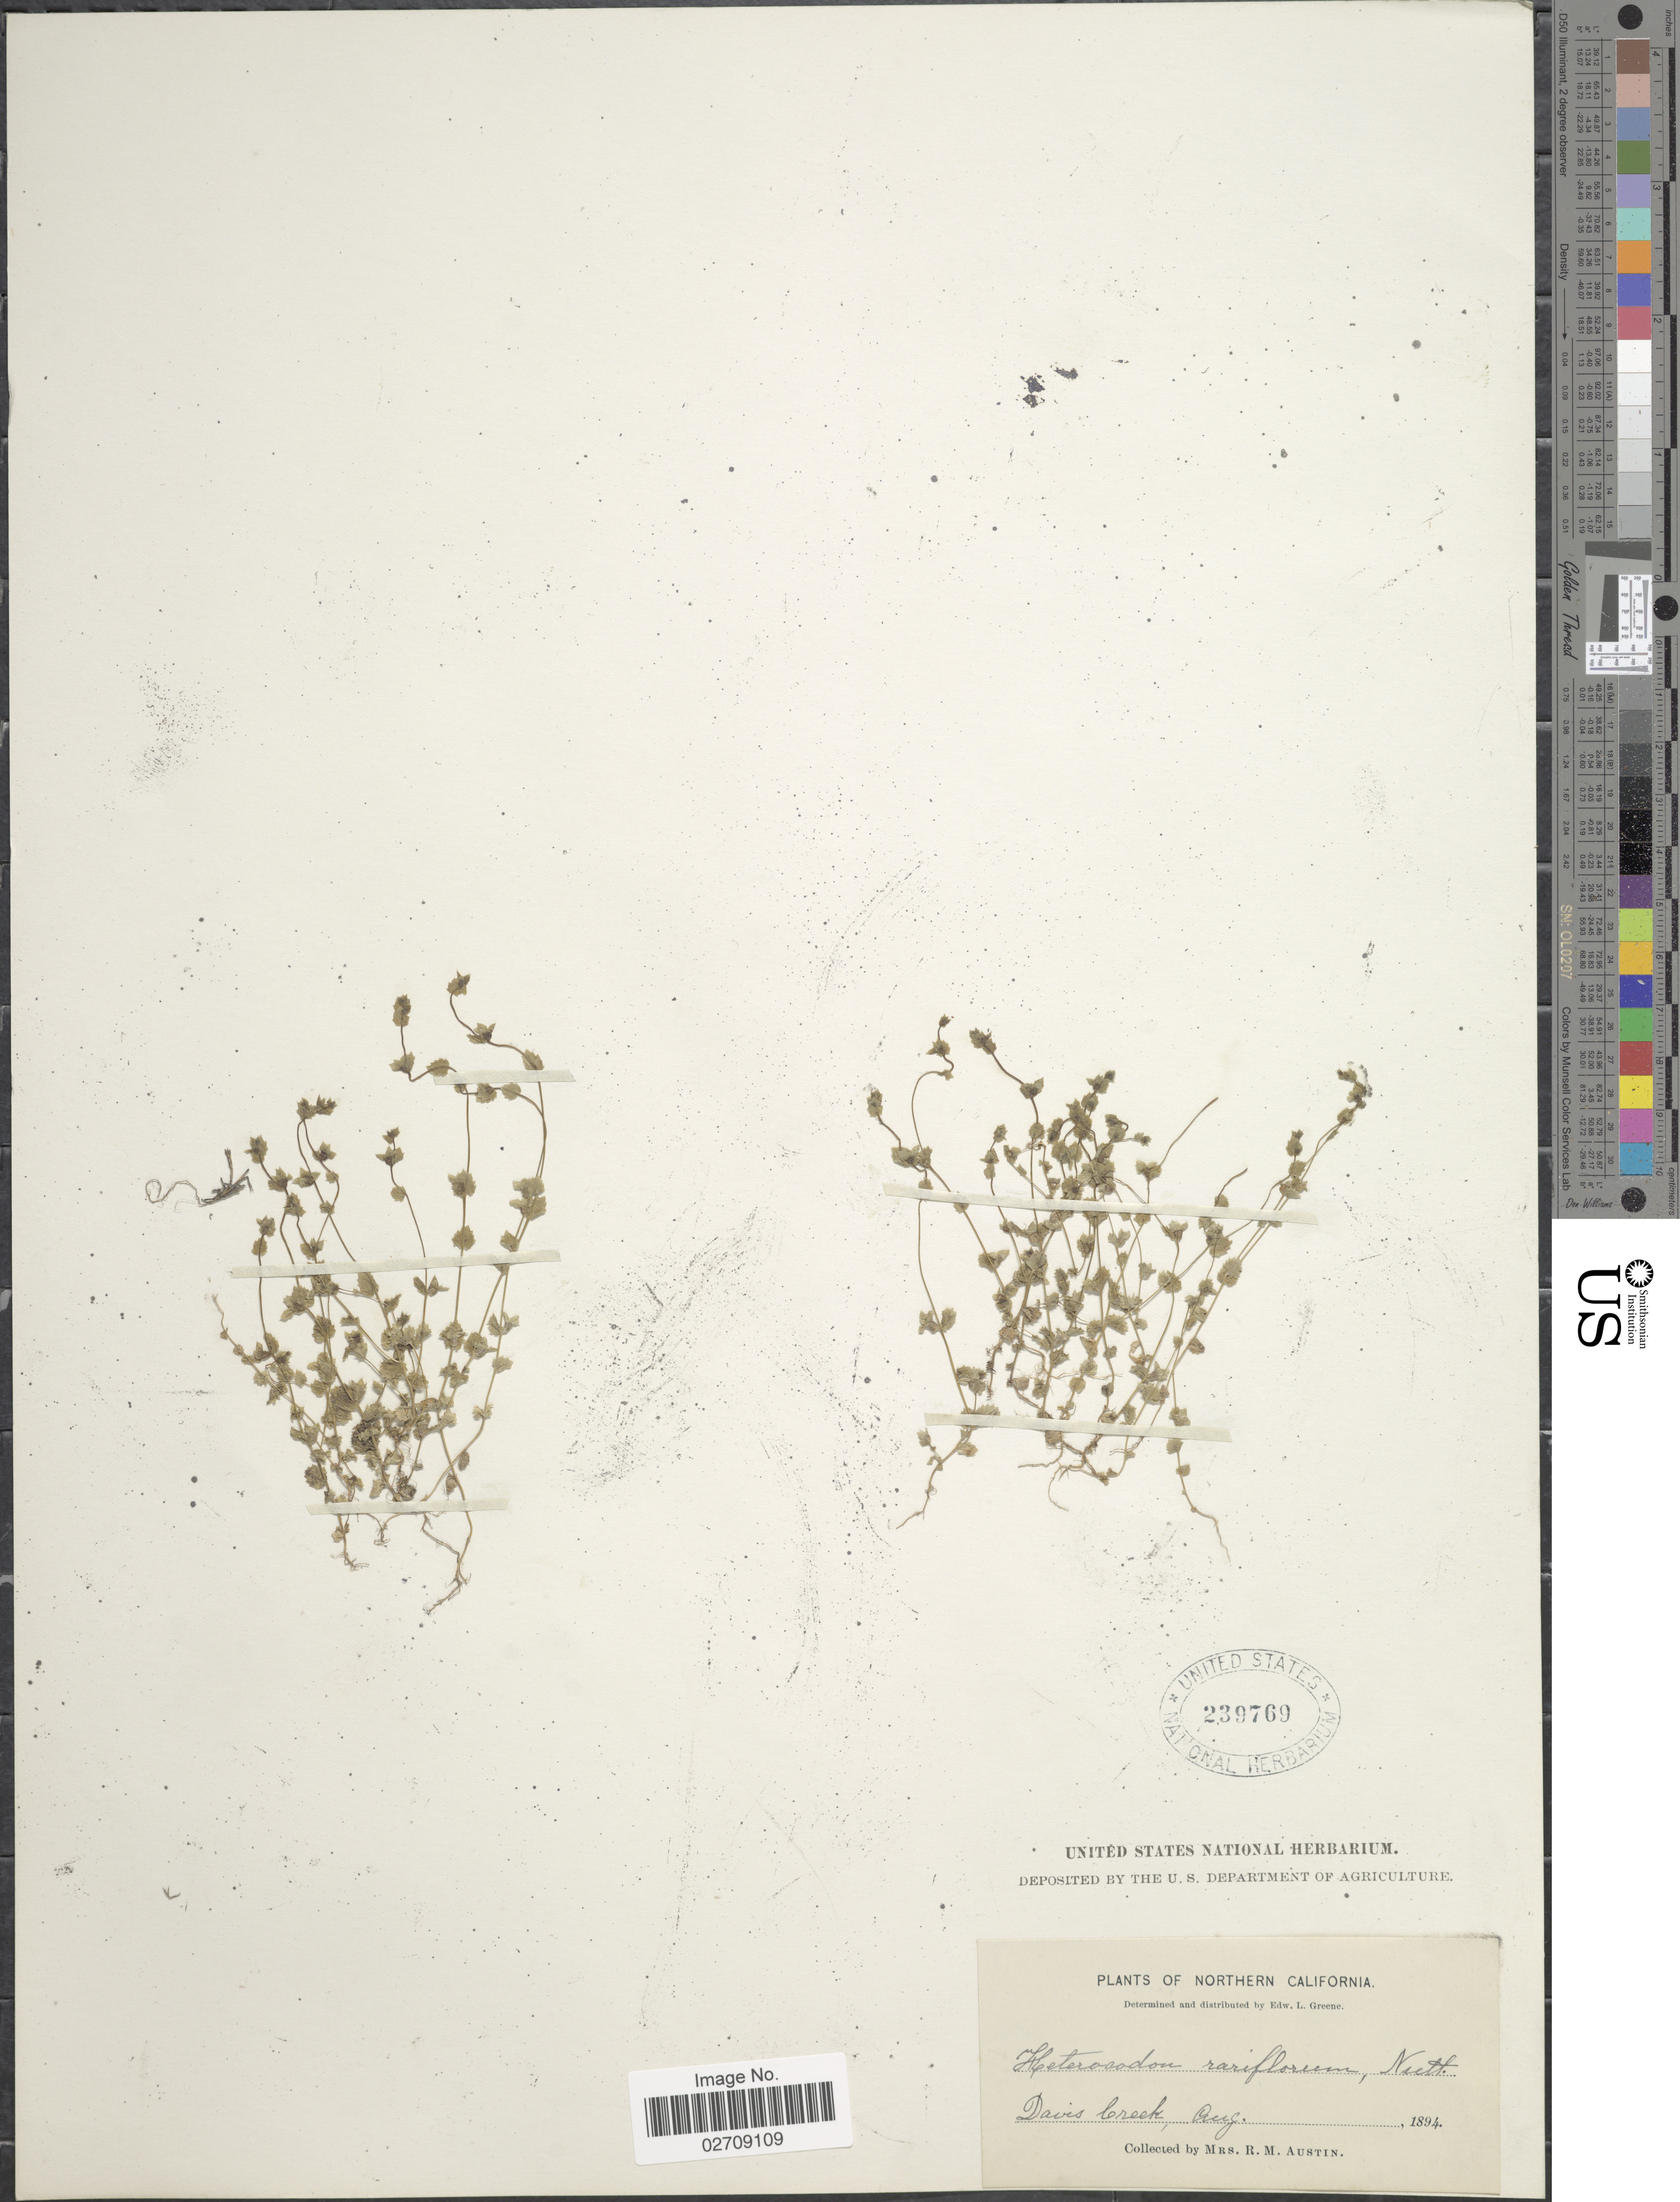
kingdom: Plantae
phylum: Tracheophyta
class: Magnoliopsida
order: Asterales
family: Campanulaceae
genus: Heterocodon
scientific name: Heterocodon rariflorum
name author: Nutt.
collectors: R. Austin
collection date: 1894-08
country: United States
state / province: California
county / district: Modoc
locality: Northern California. Davis Creek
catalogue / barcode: US 239769